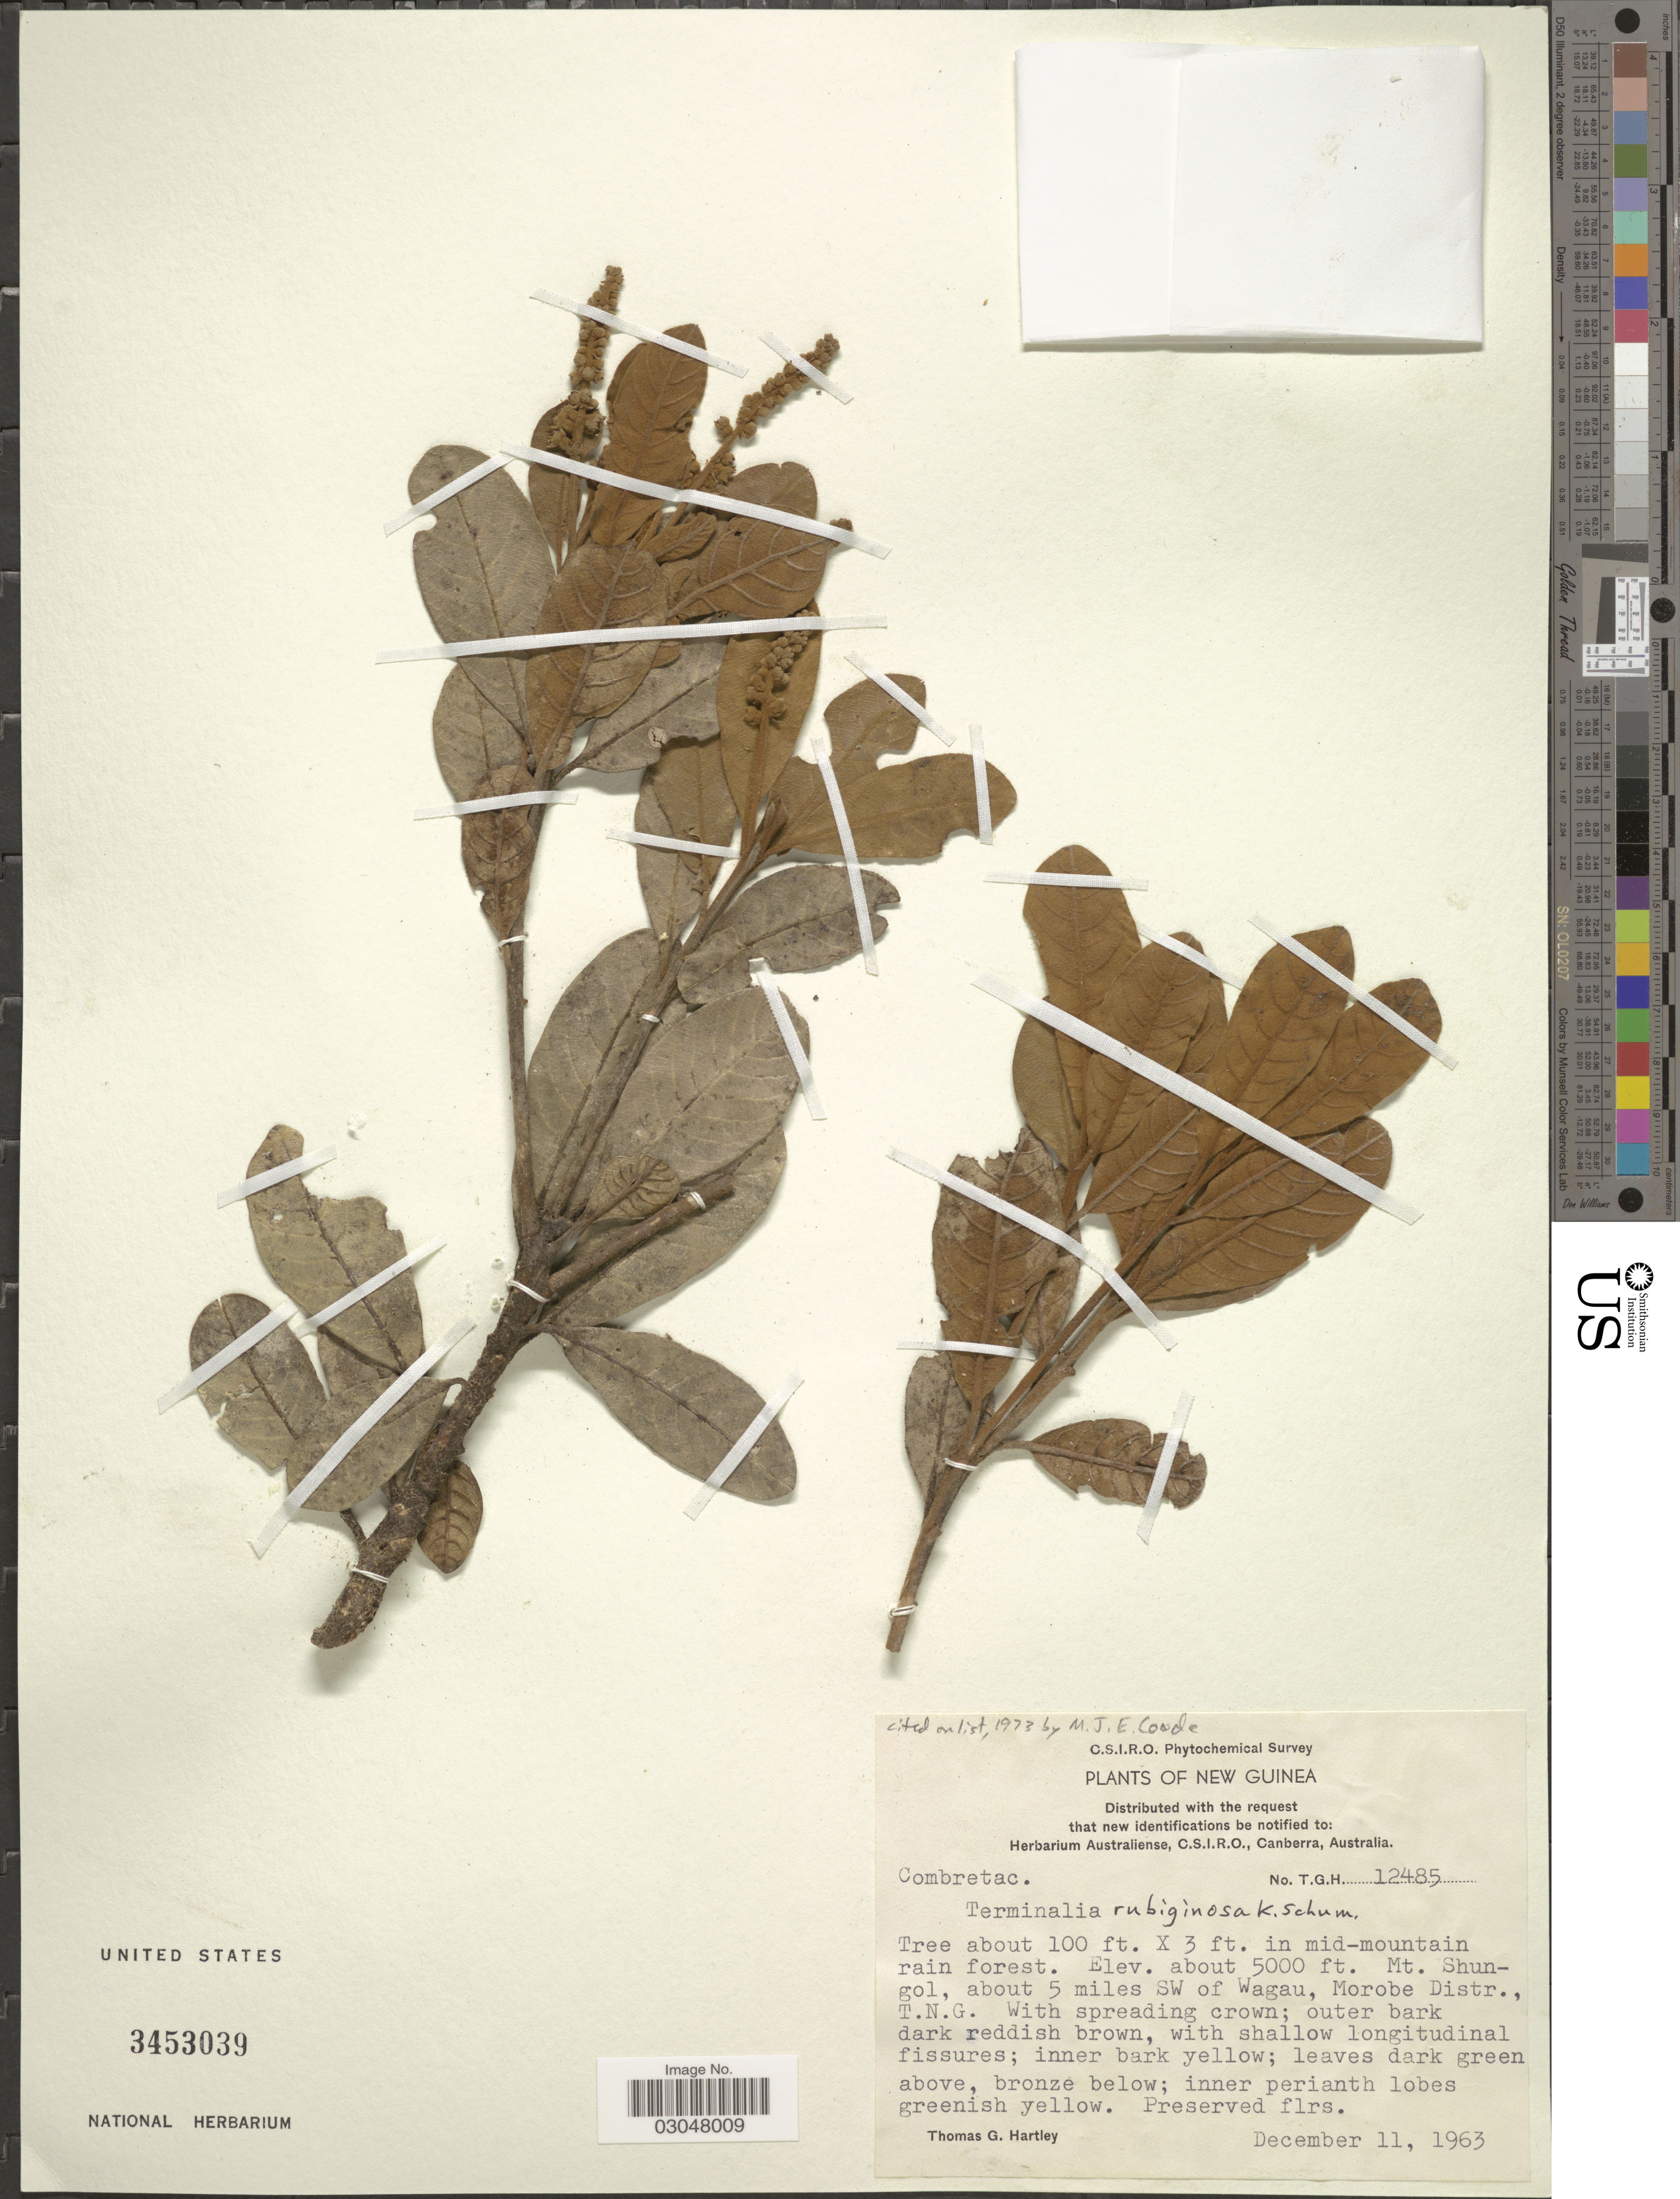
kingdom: Plantae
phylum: Tracheophyta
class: Magnoliopsida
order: Myrtales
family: Combretaceae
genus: Terminalia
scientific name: Terminalia rubiginosa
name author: K. Schum.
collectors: T. G. Hartley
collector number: T.G.H. 12485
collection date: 1963-12-11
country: Papua New Guinea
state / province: Morobe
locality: New Guinea. Mt. Shungol, about 5 miles SW of Wagau, Morobe Distr., T.N.G.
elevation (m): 1524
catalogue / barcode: US 3453039